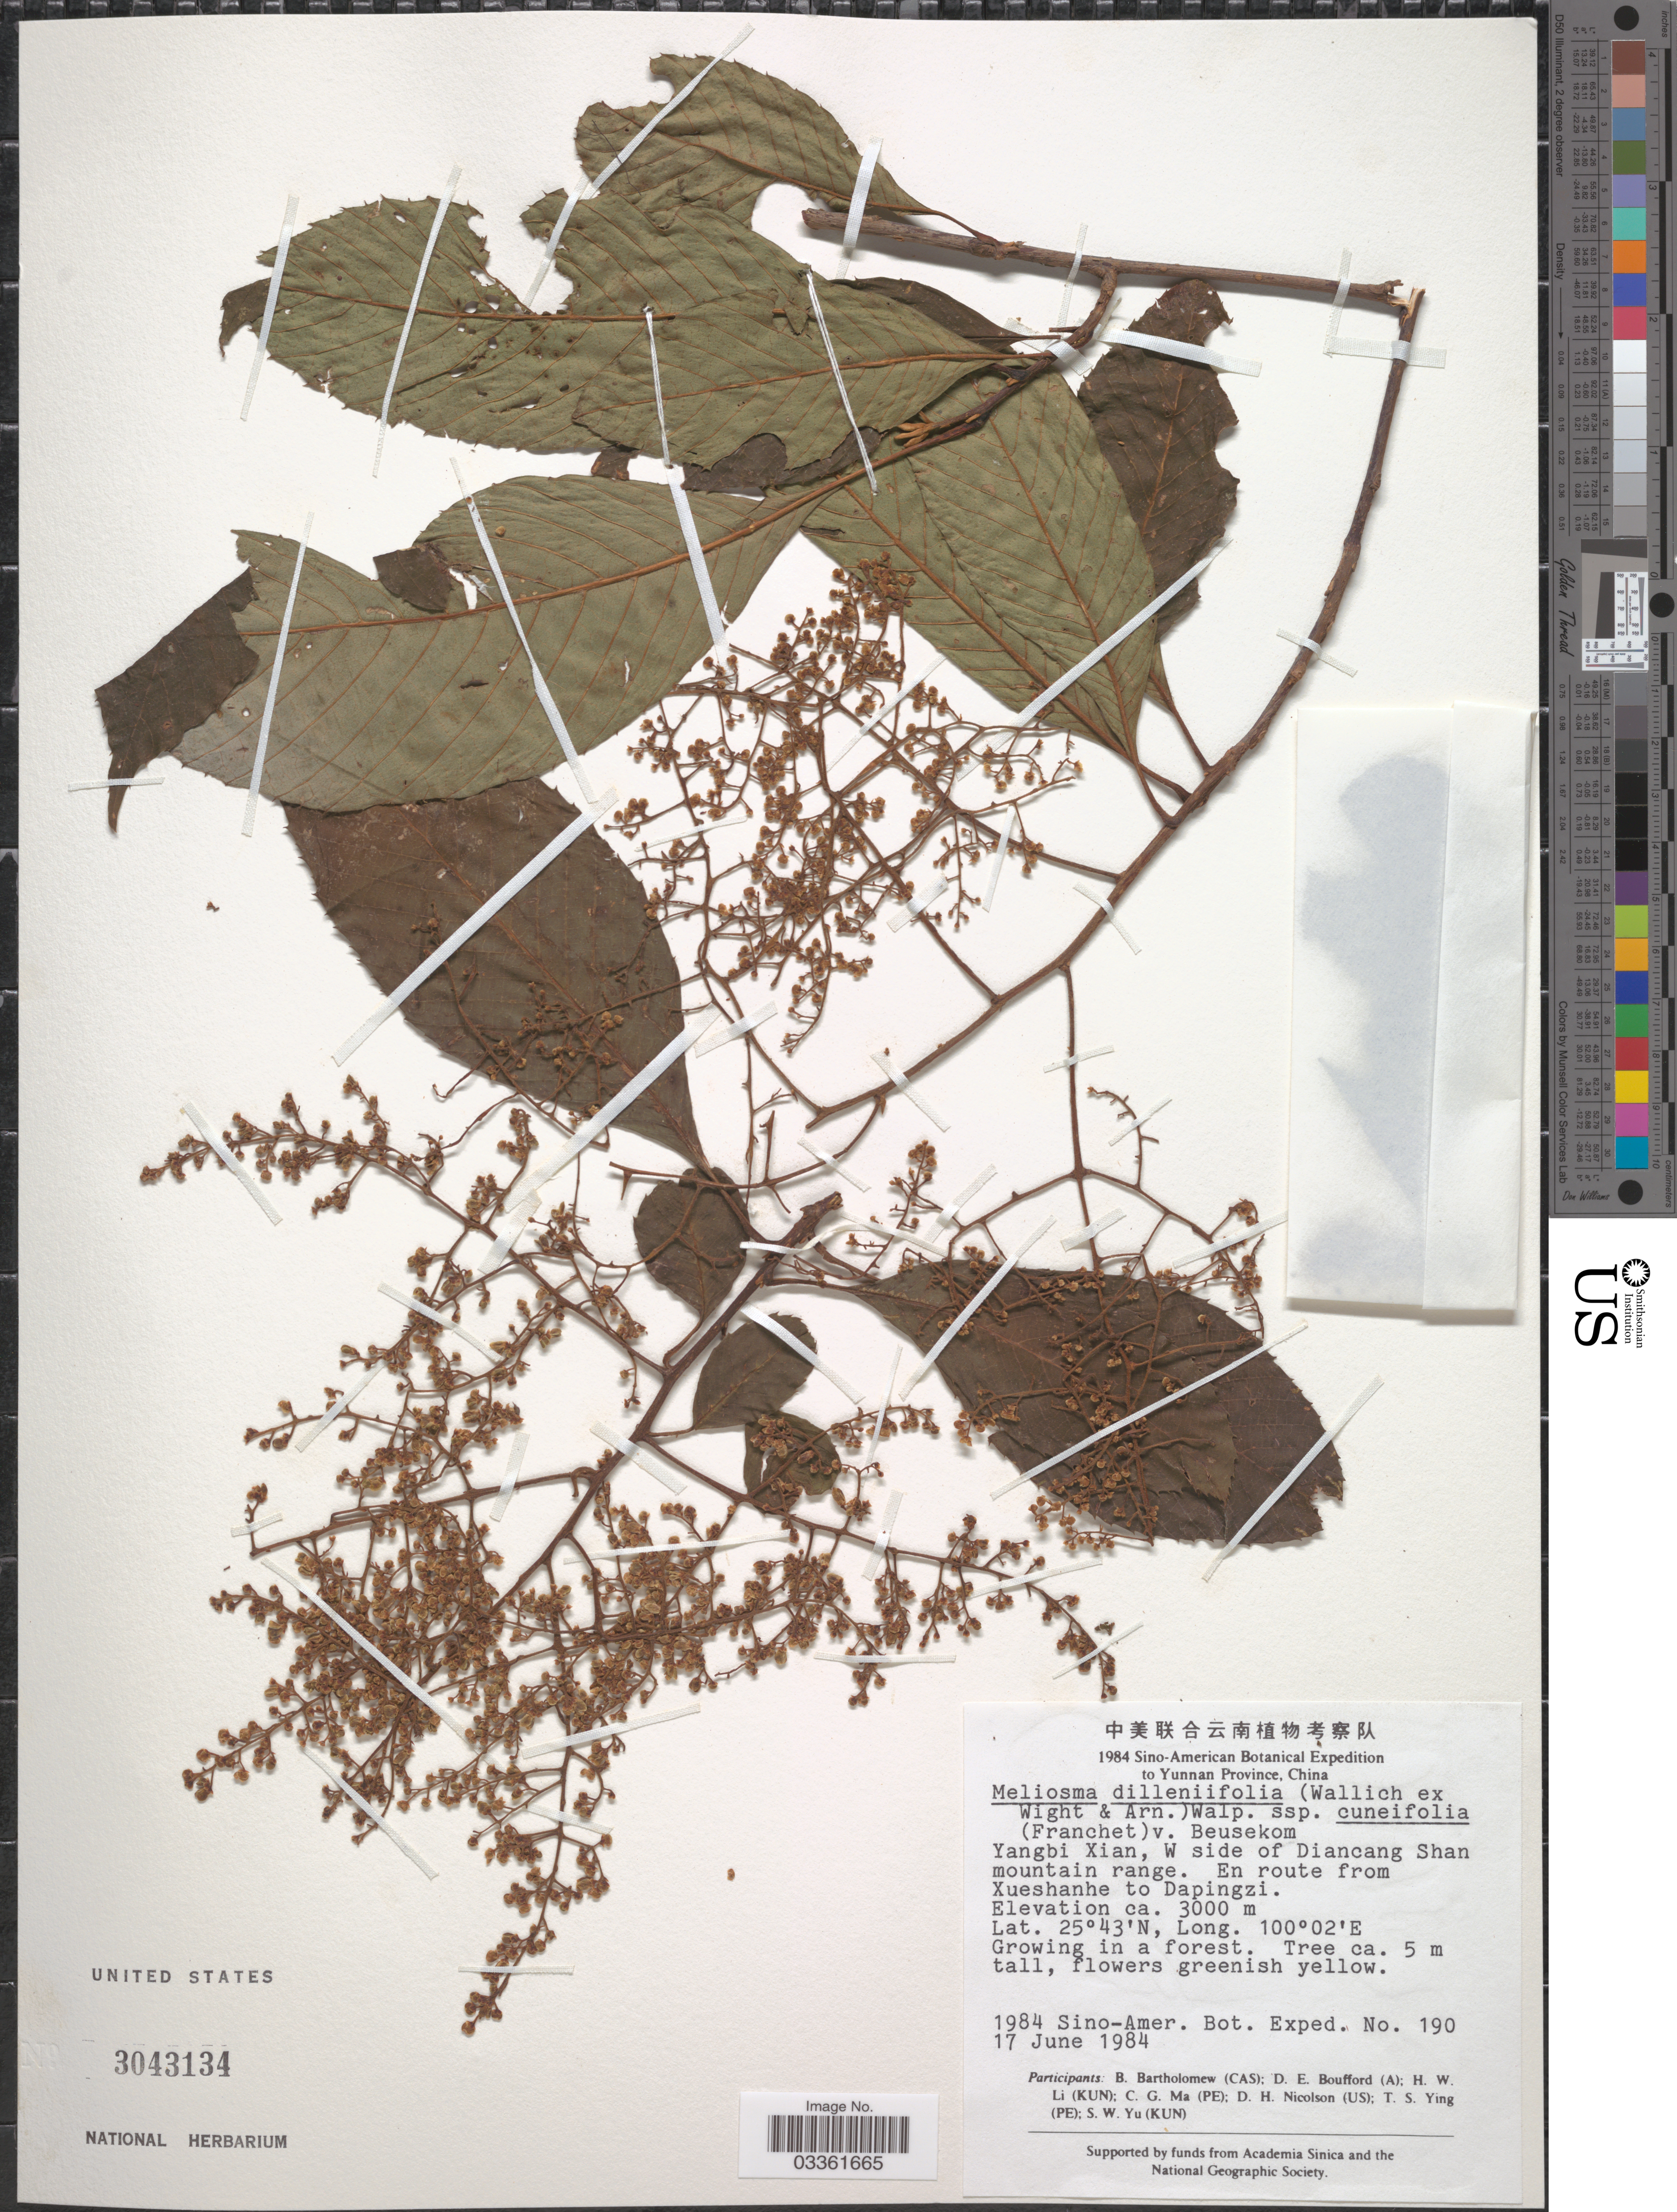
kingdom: Plantae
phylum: Tracheophyta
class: Magnoliopsida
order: Proteales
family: Sabiaceae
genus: Meliosma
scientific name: Meliosma dilleniifolia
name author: (Wall. ex Wight & Arn.) Walp.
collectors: Sino-Amer. Bot. Exped. 1984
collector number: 190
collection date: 1984-06-17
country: China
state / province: Yunnan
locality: Yangbi Xian, W side of Diancang Shan mountain range. En route from Xueshanhe to Dapingzi.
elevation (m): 3000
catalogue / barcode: US 3043134